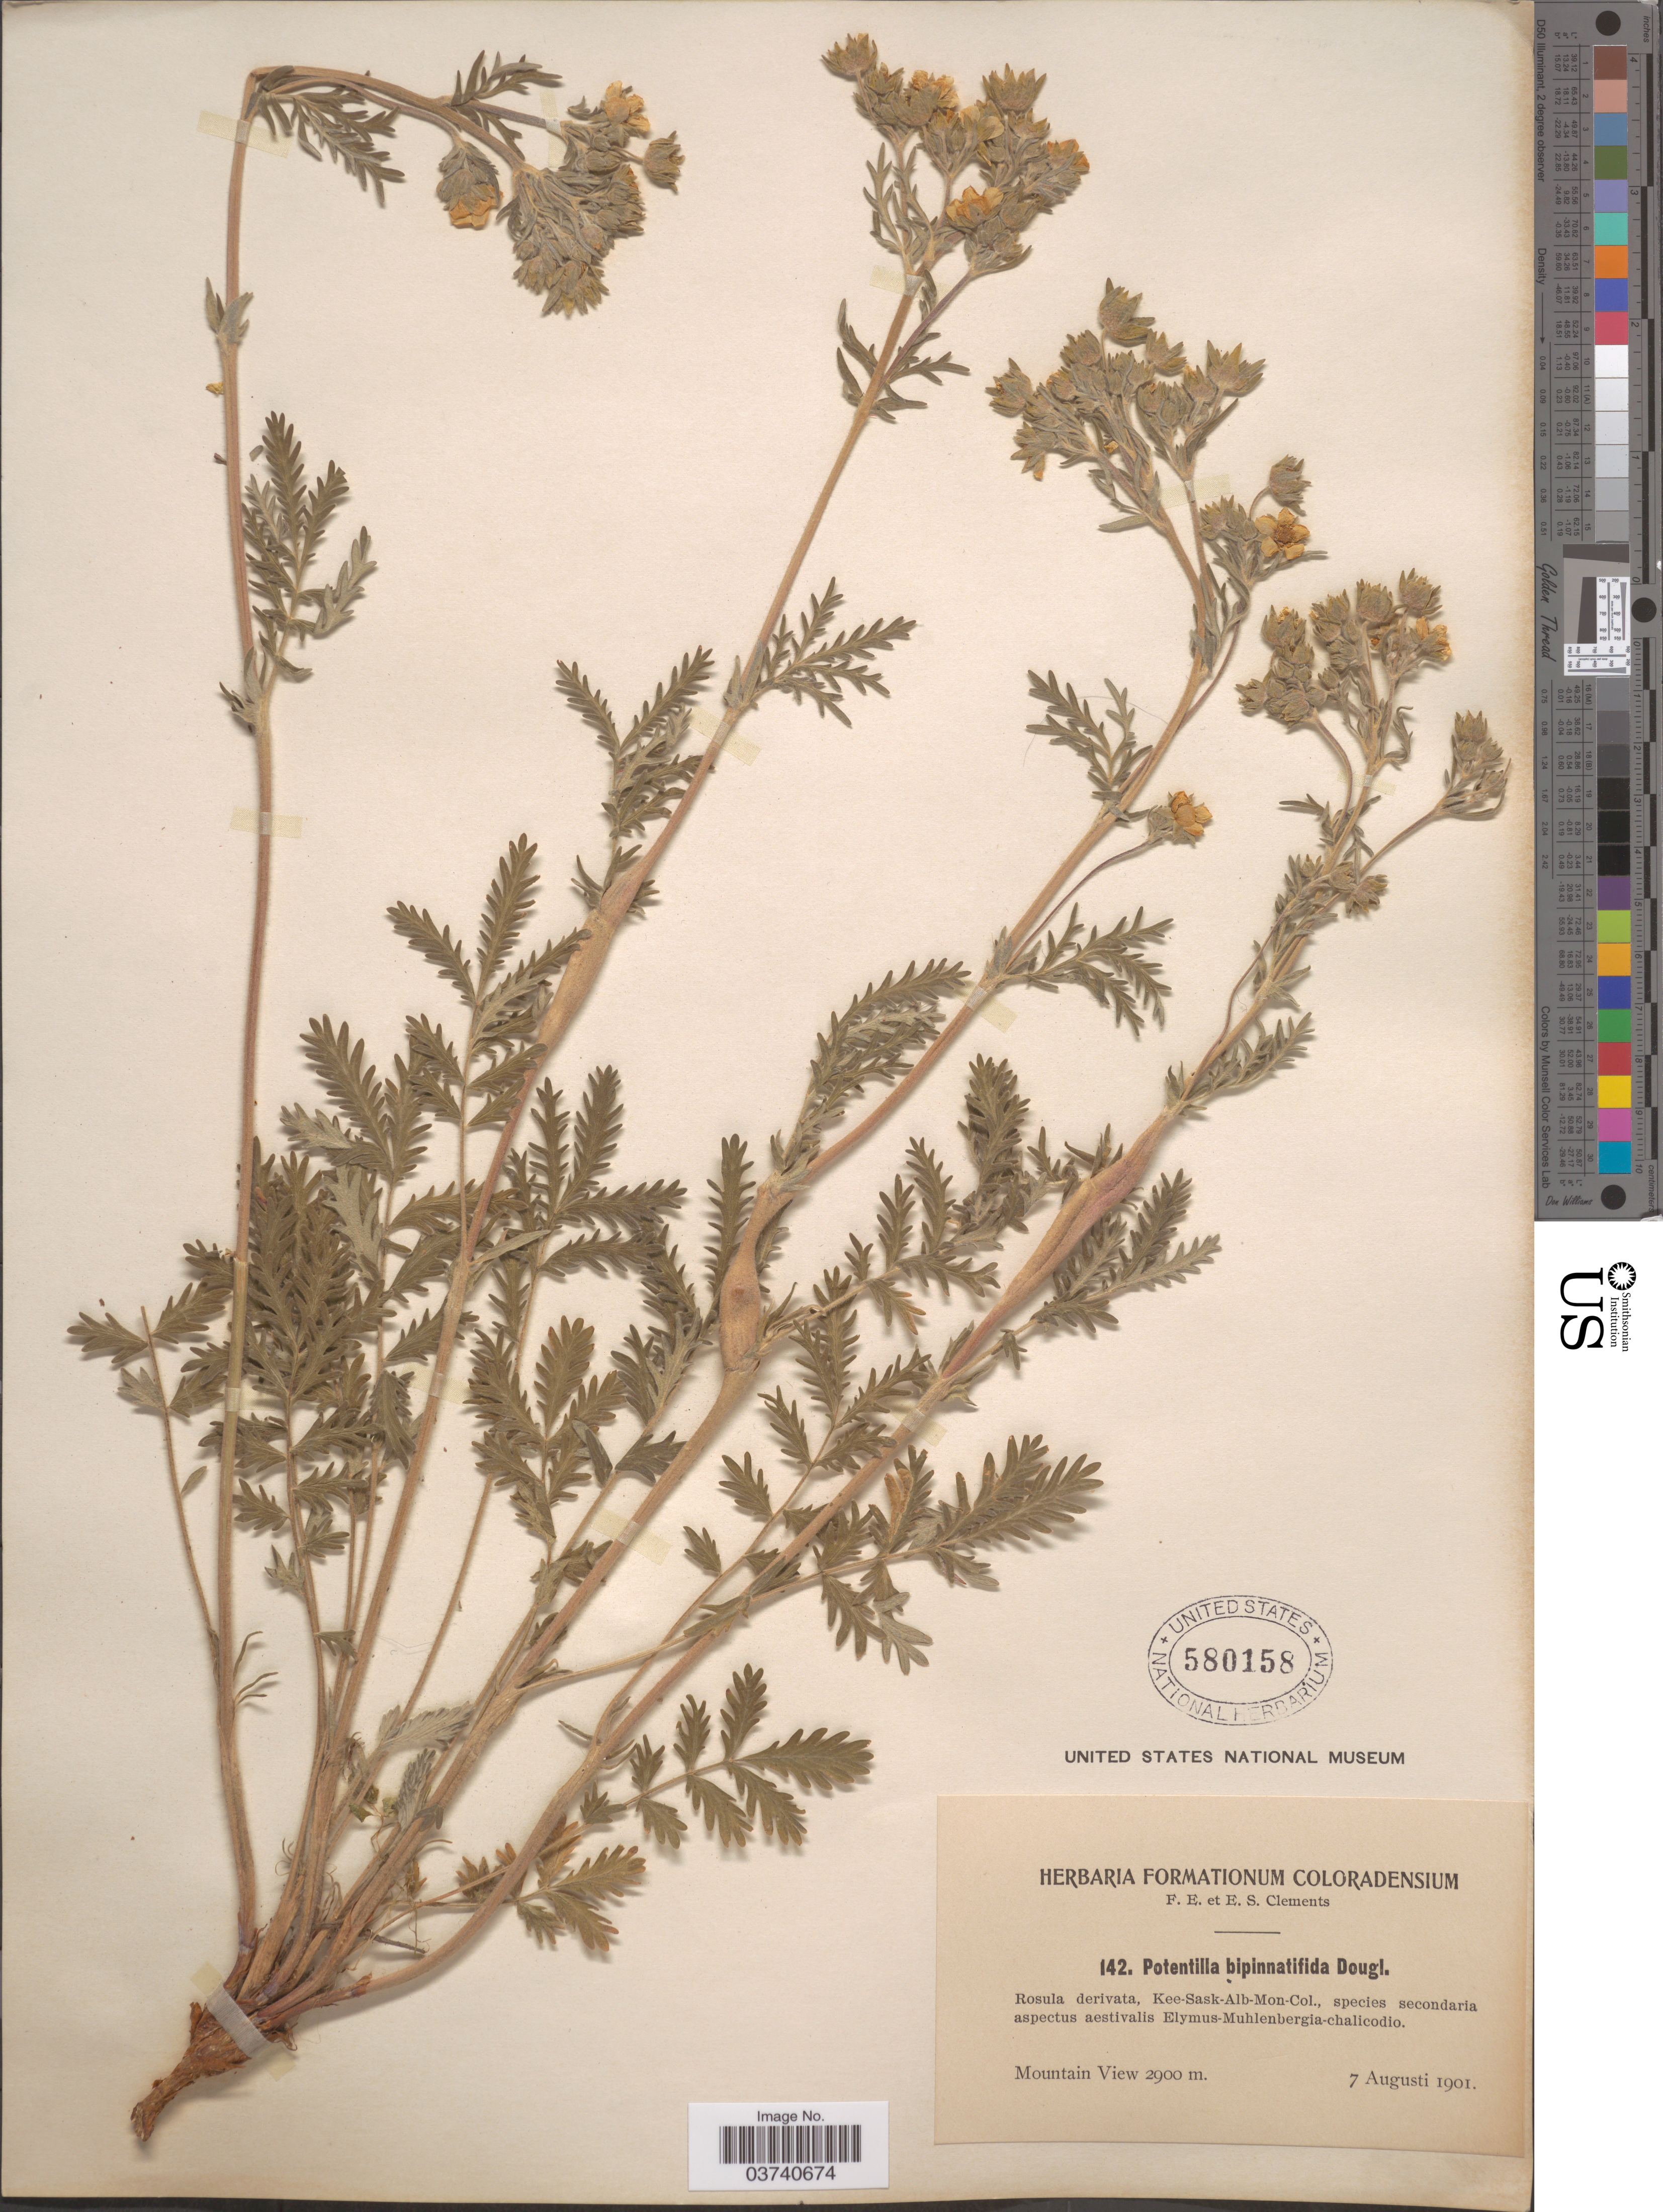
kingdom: Plantae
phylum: Tracheophyta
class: Magnoliopsida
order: Rosales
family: Rosaceae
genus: Potentilla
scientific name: Potentilla pensylvanica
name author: L.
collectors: F. E. Clements & E. S. Clements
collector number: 142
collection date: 1901-08-07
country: United States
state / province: Colorado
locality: Coloradensium. Mountain View.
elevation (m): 2900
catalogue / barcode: US 580158